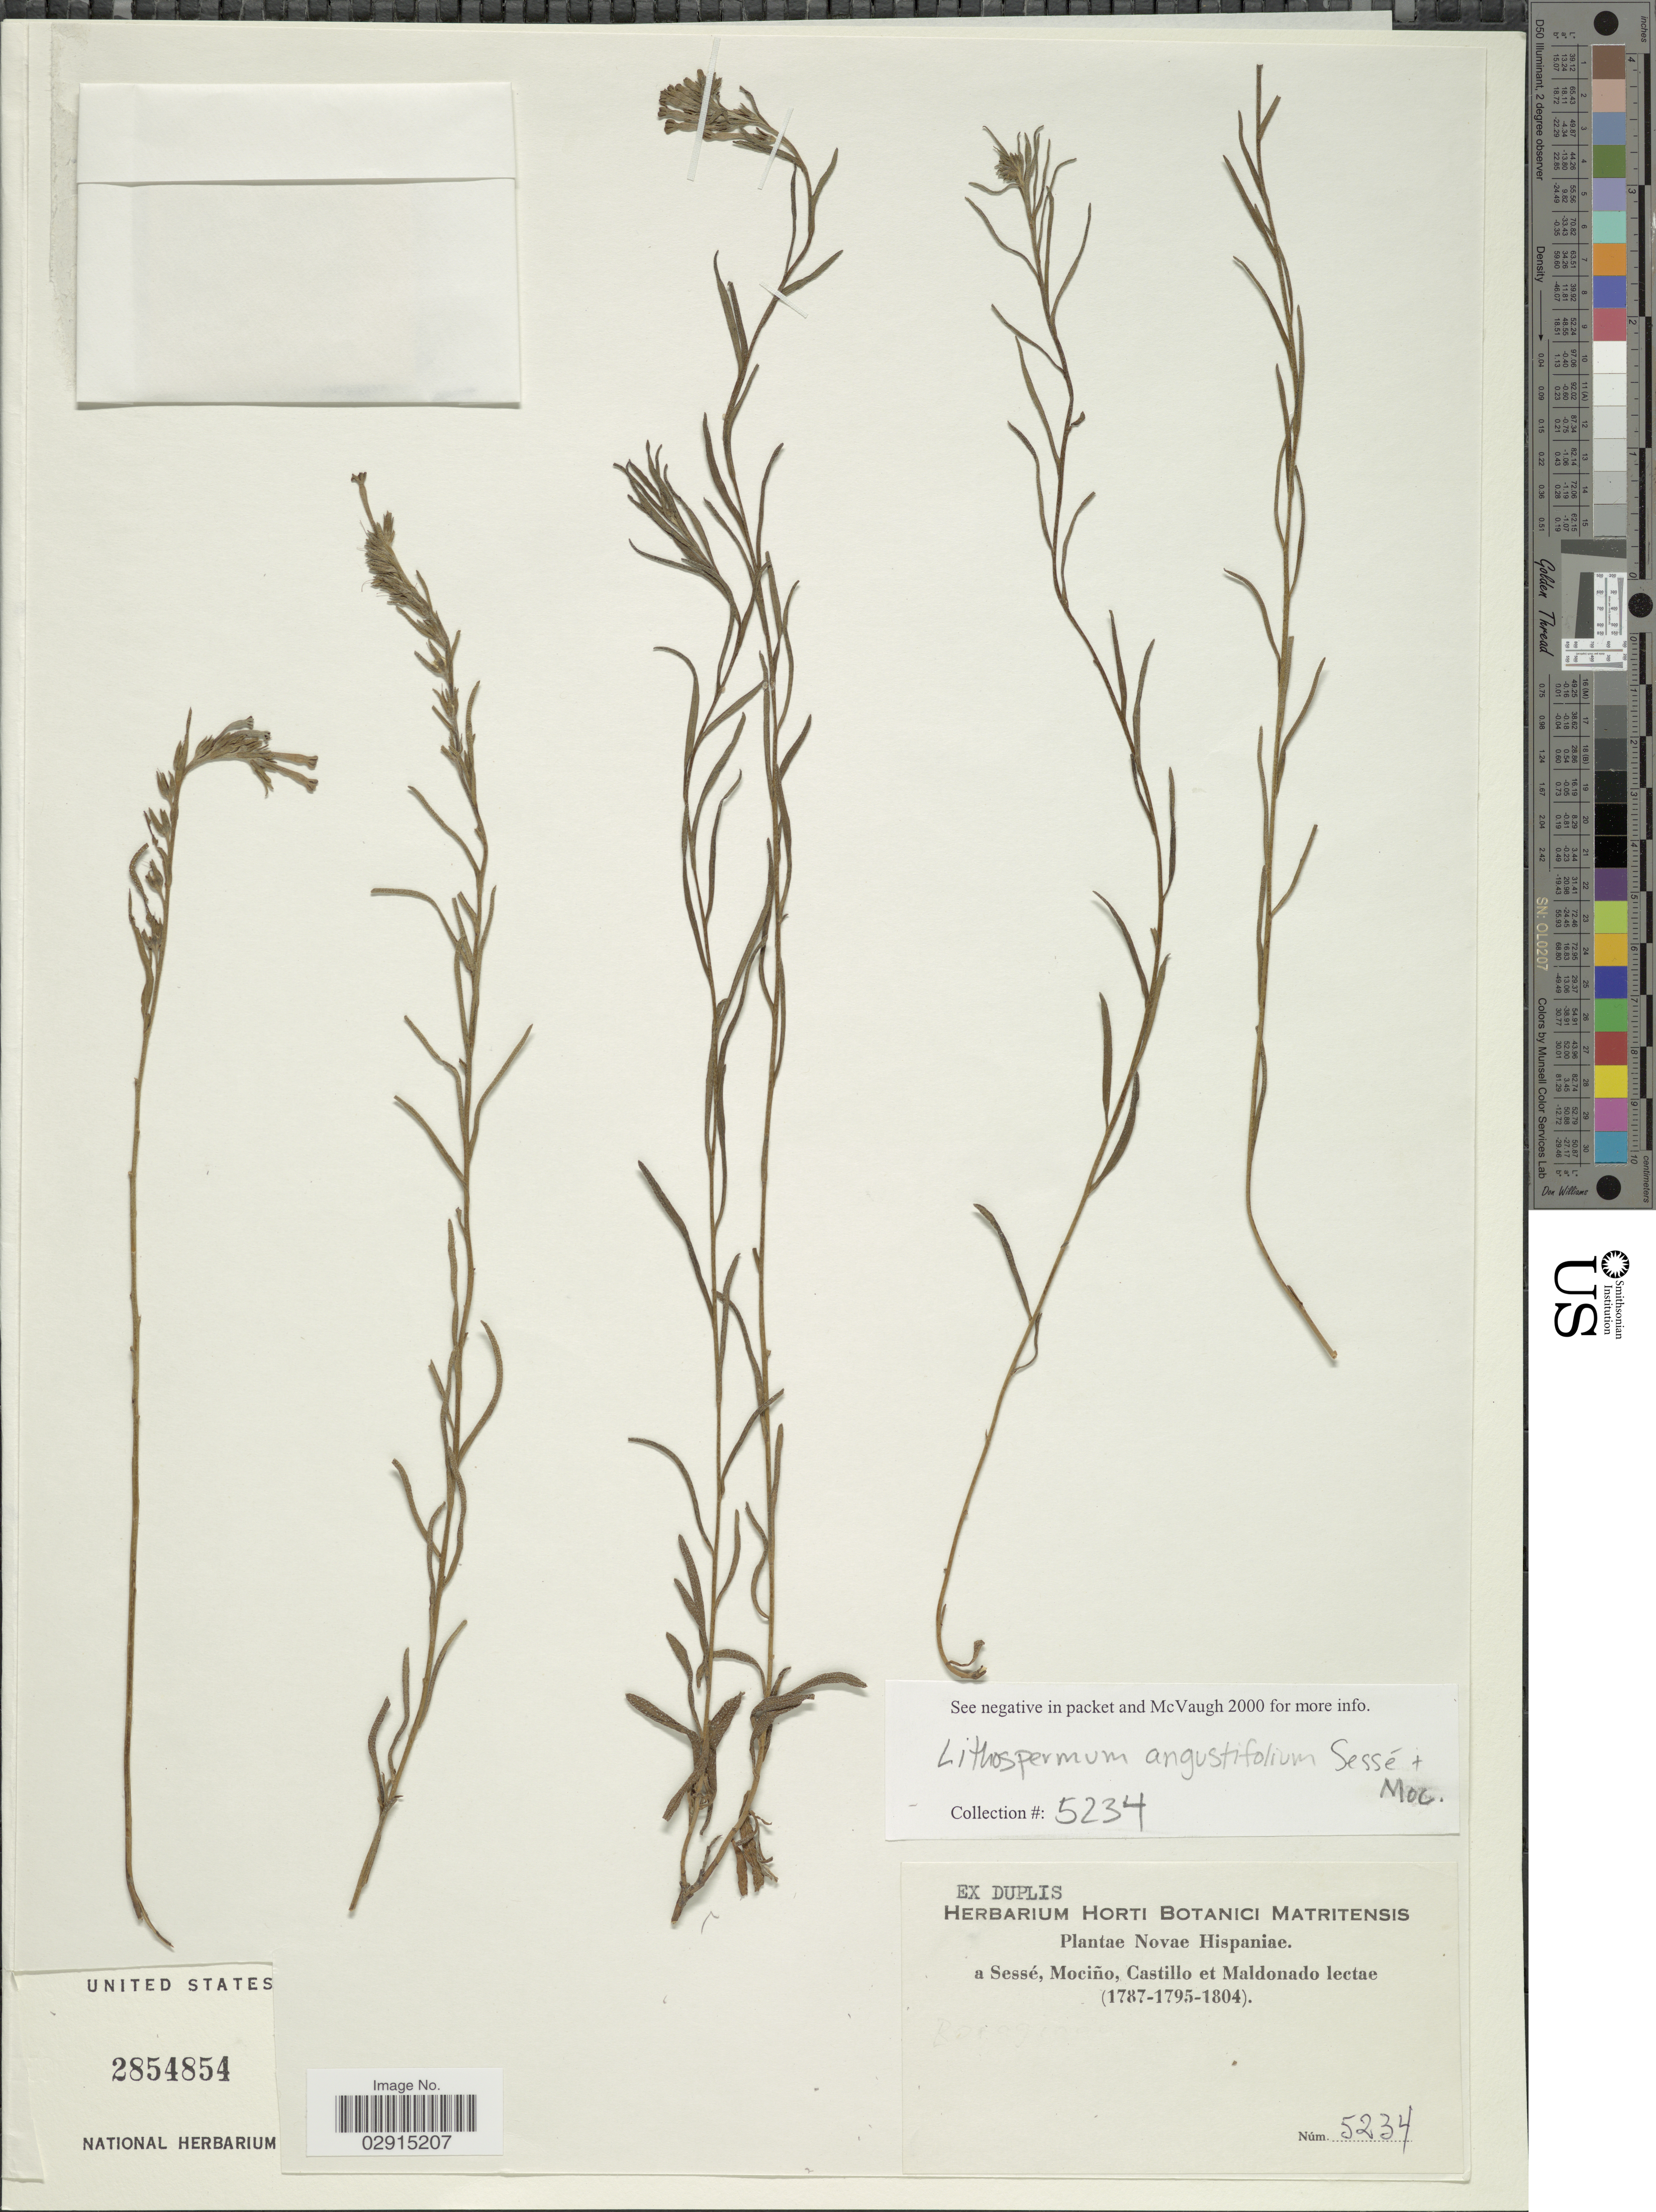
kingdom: Plantae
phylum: Tracheophyta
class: Magnoliopsida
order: Boraginales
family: Boraginaceae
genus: Lithospermum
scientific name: Lithospermum strictum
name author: Lehm.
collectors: Sessé, --, Mociño, Castillo, -- & Maldonado, --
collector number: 5234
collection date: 1787/1804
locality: Novae Hispaniae.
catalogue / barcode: US 2854854